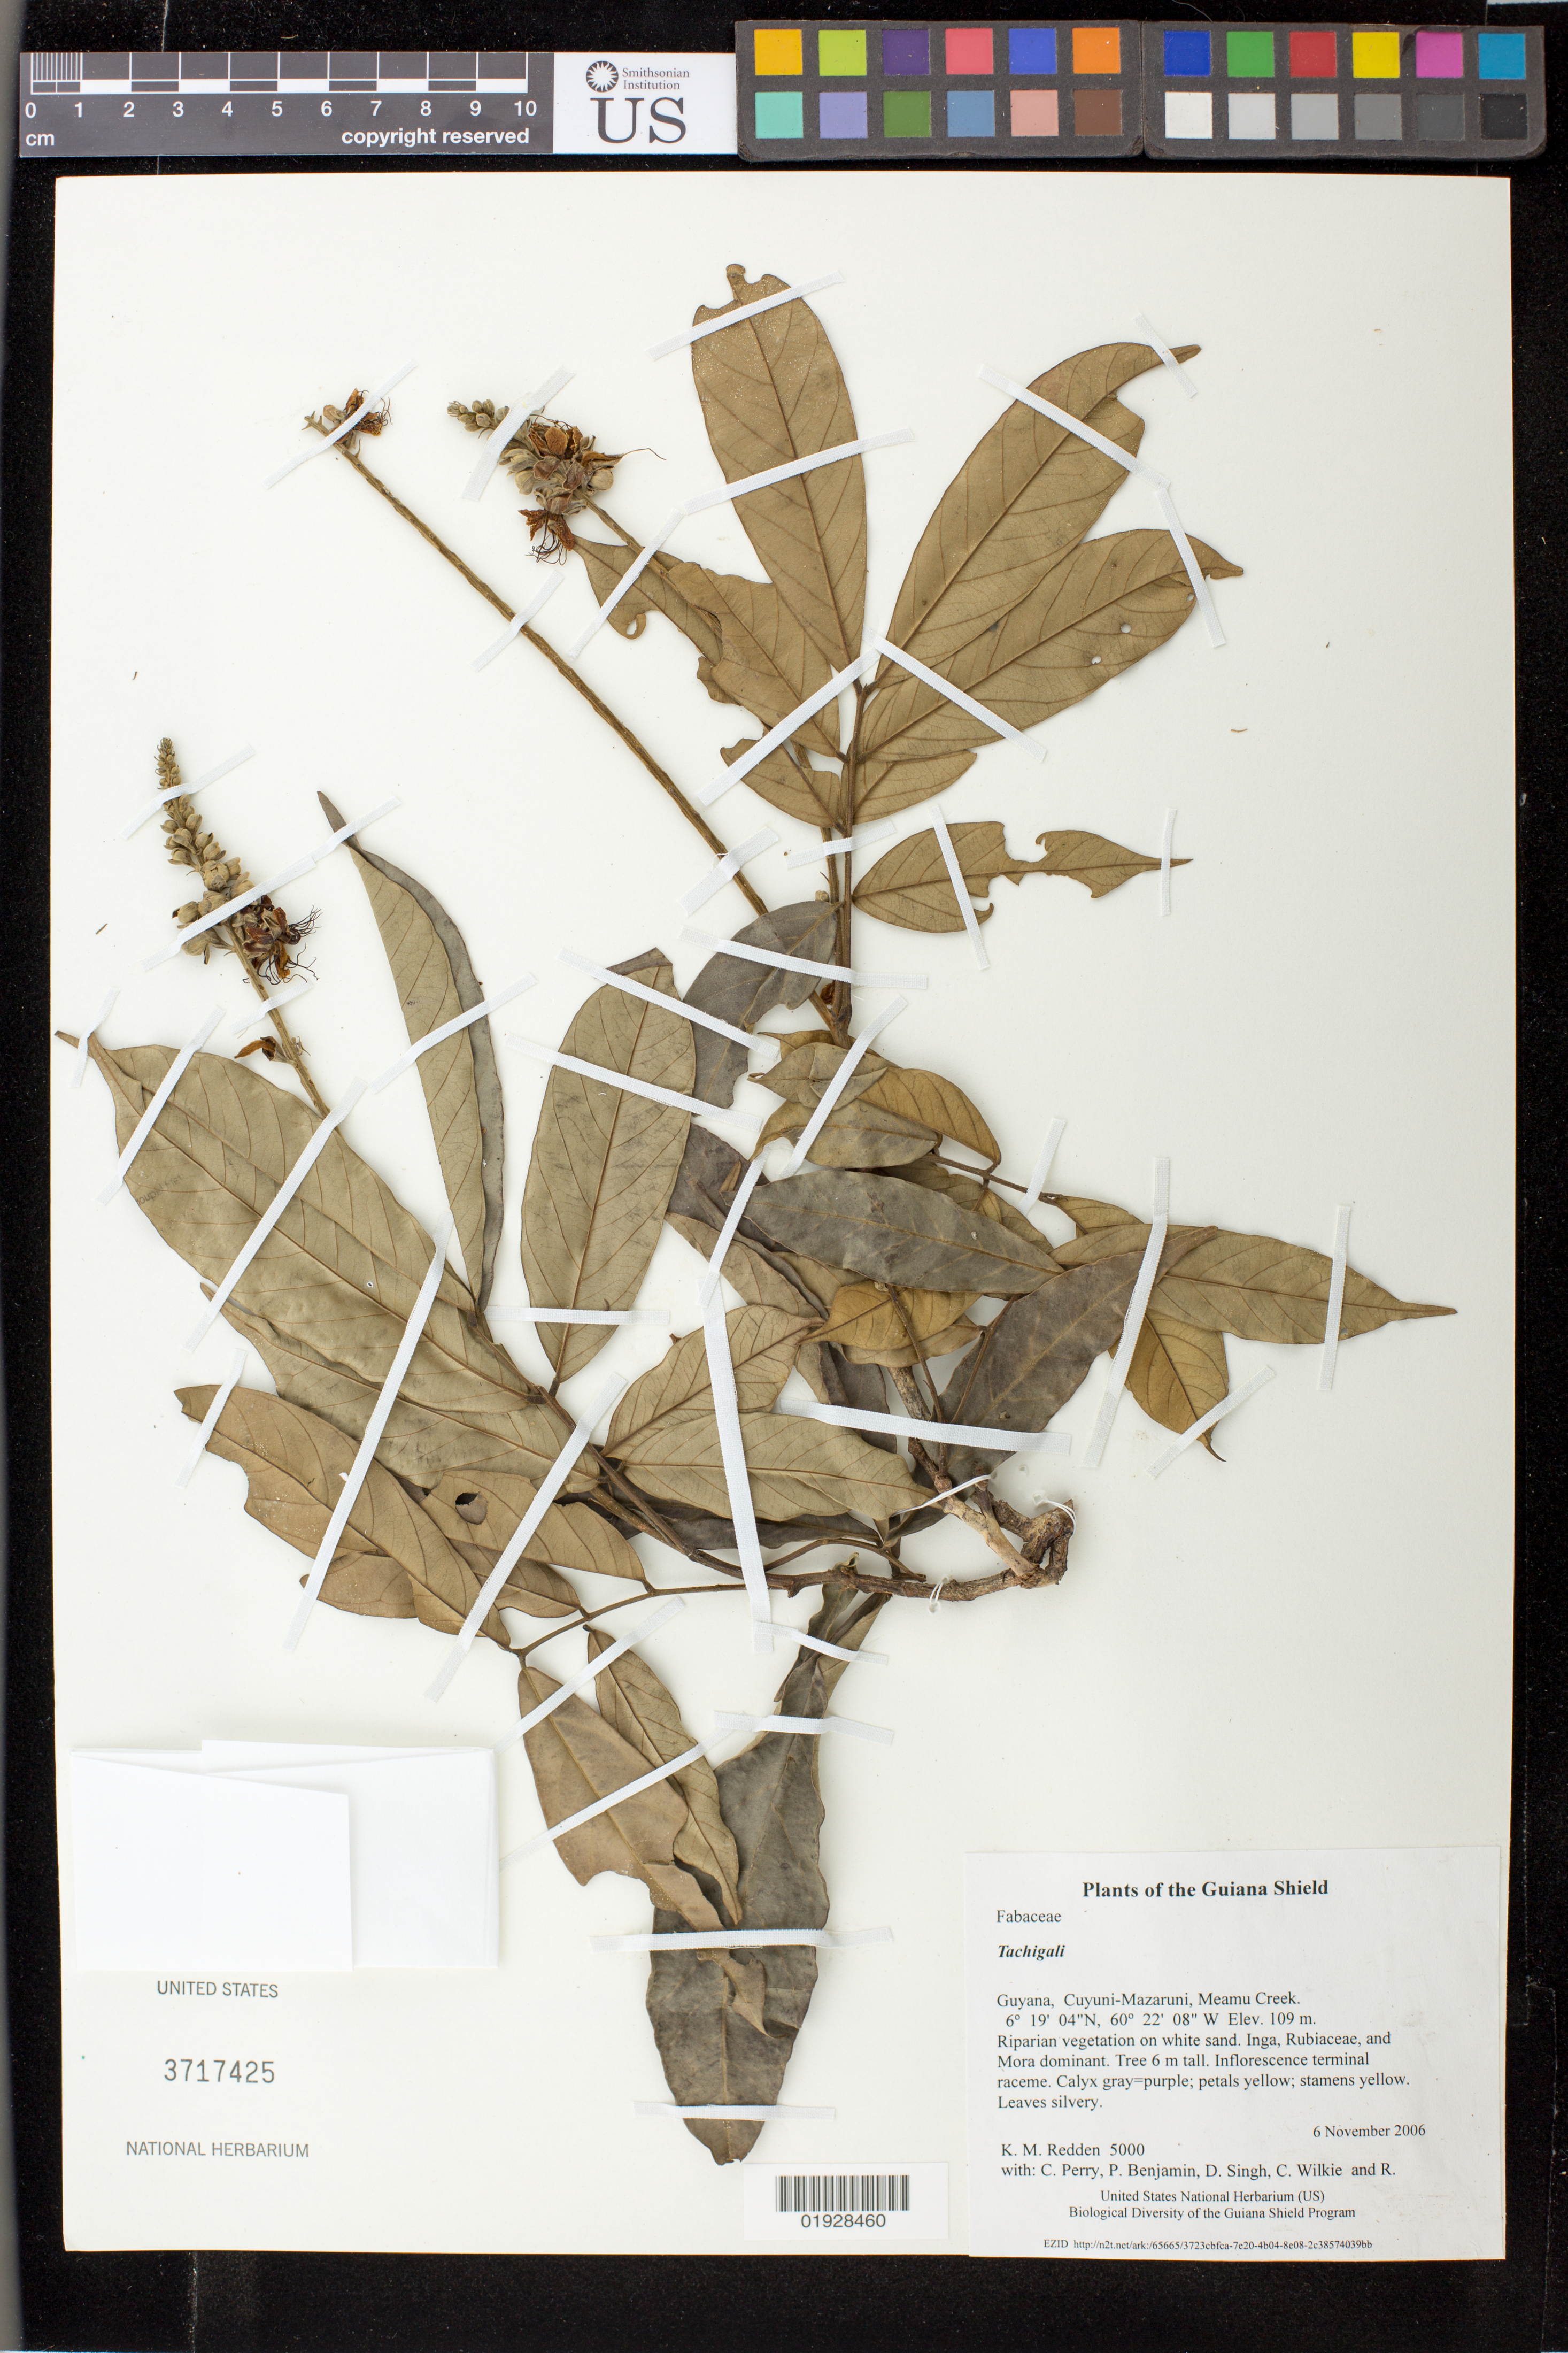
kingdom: Plantae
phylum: Tracheophyta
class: Magnoliopsida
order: Fabales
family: Fabaceae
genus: Tachigali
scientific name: Tachigali sp.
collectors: K. M. Redden, C. Perry, P. Benjamin, D. Singh, C. Wilkie & R. Mendoca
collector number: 5000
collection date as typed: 6 November 2006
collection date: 2006-11-06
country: Guyana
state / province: Cuyuni-Mazaruni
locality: Meamu Creek.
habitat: Riparian vegetation on white sand. Inga, Rubiaceae, and Mora dominant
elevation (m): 109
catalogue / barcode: US 3717425